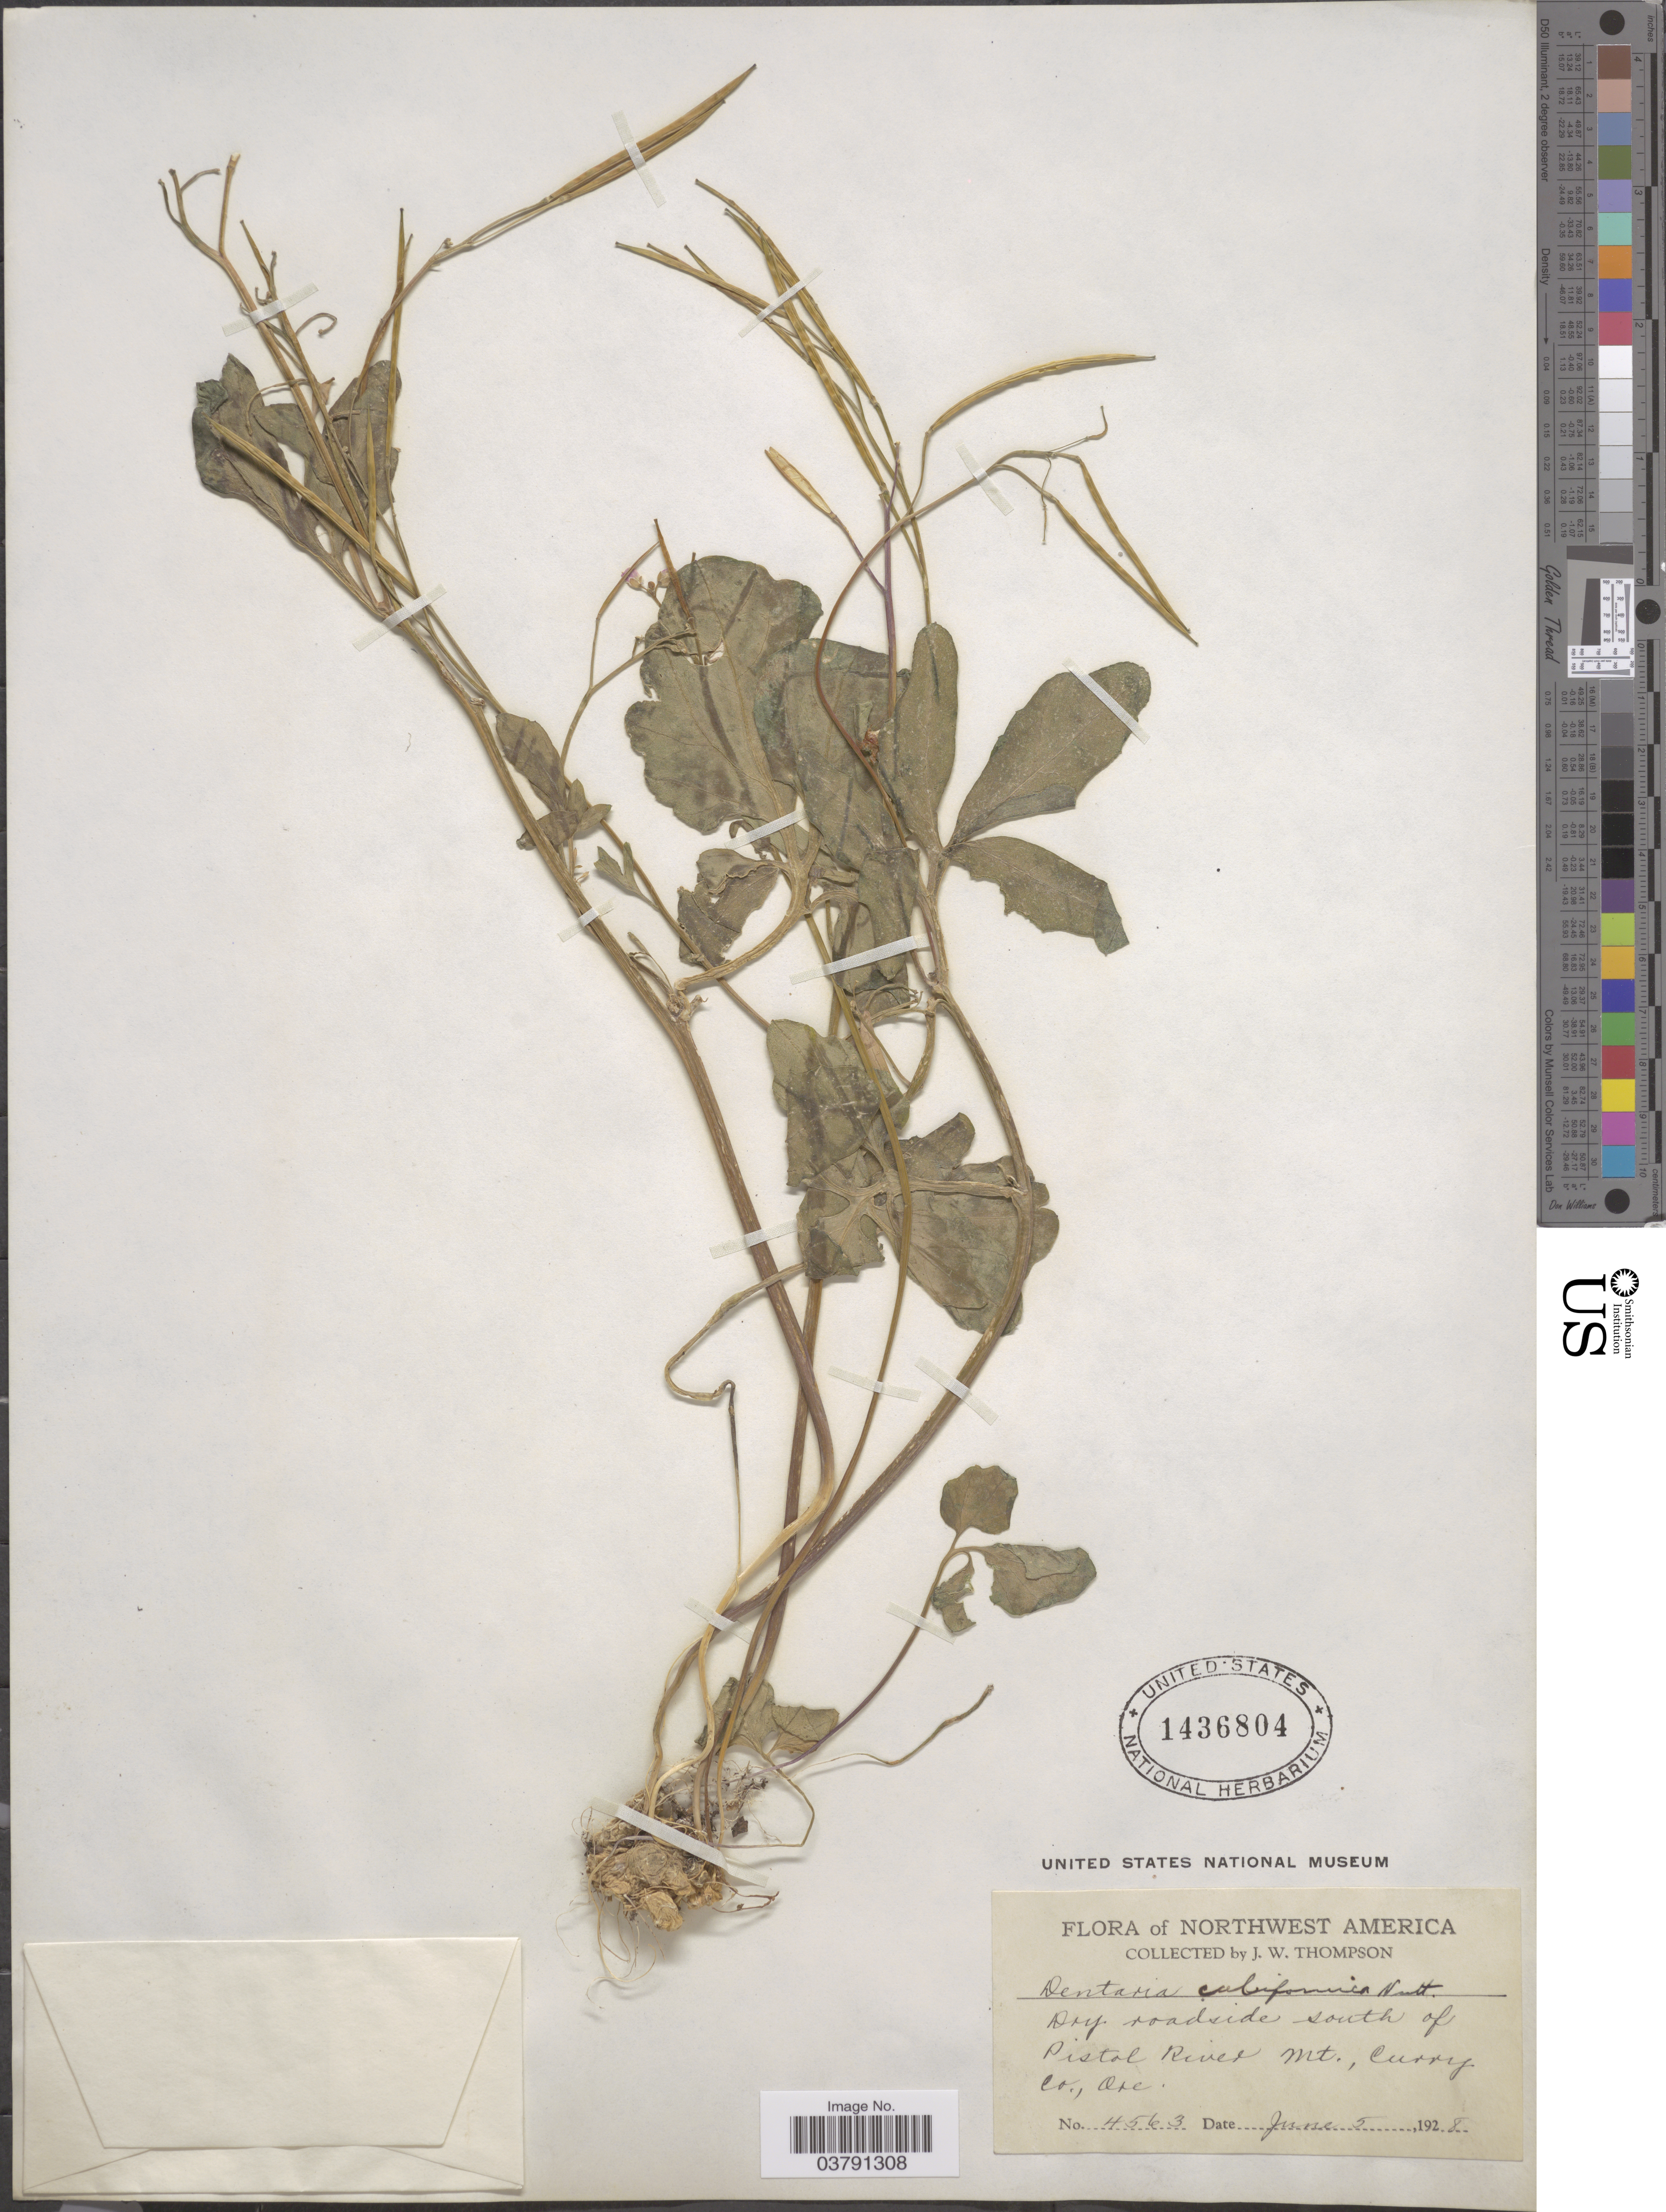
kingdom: Plantae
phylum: Tracheophyta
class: Magnoliopsida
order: Brassicales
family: Brassicaceae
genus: Dentaria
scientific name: Dentaria californica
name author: Nutt.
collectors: J. Thompson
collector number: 4563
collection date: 1928-06-05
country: United States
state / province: Oregon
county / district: Curry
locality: Northwest America. Dry roadside south of Pistol River Mt. Curry Co.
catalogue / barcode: US 1436804